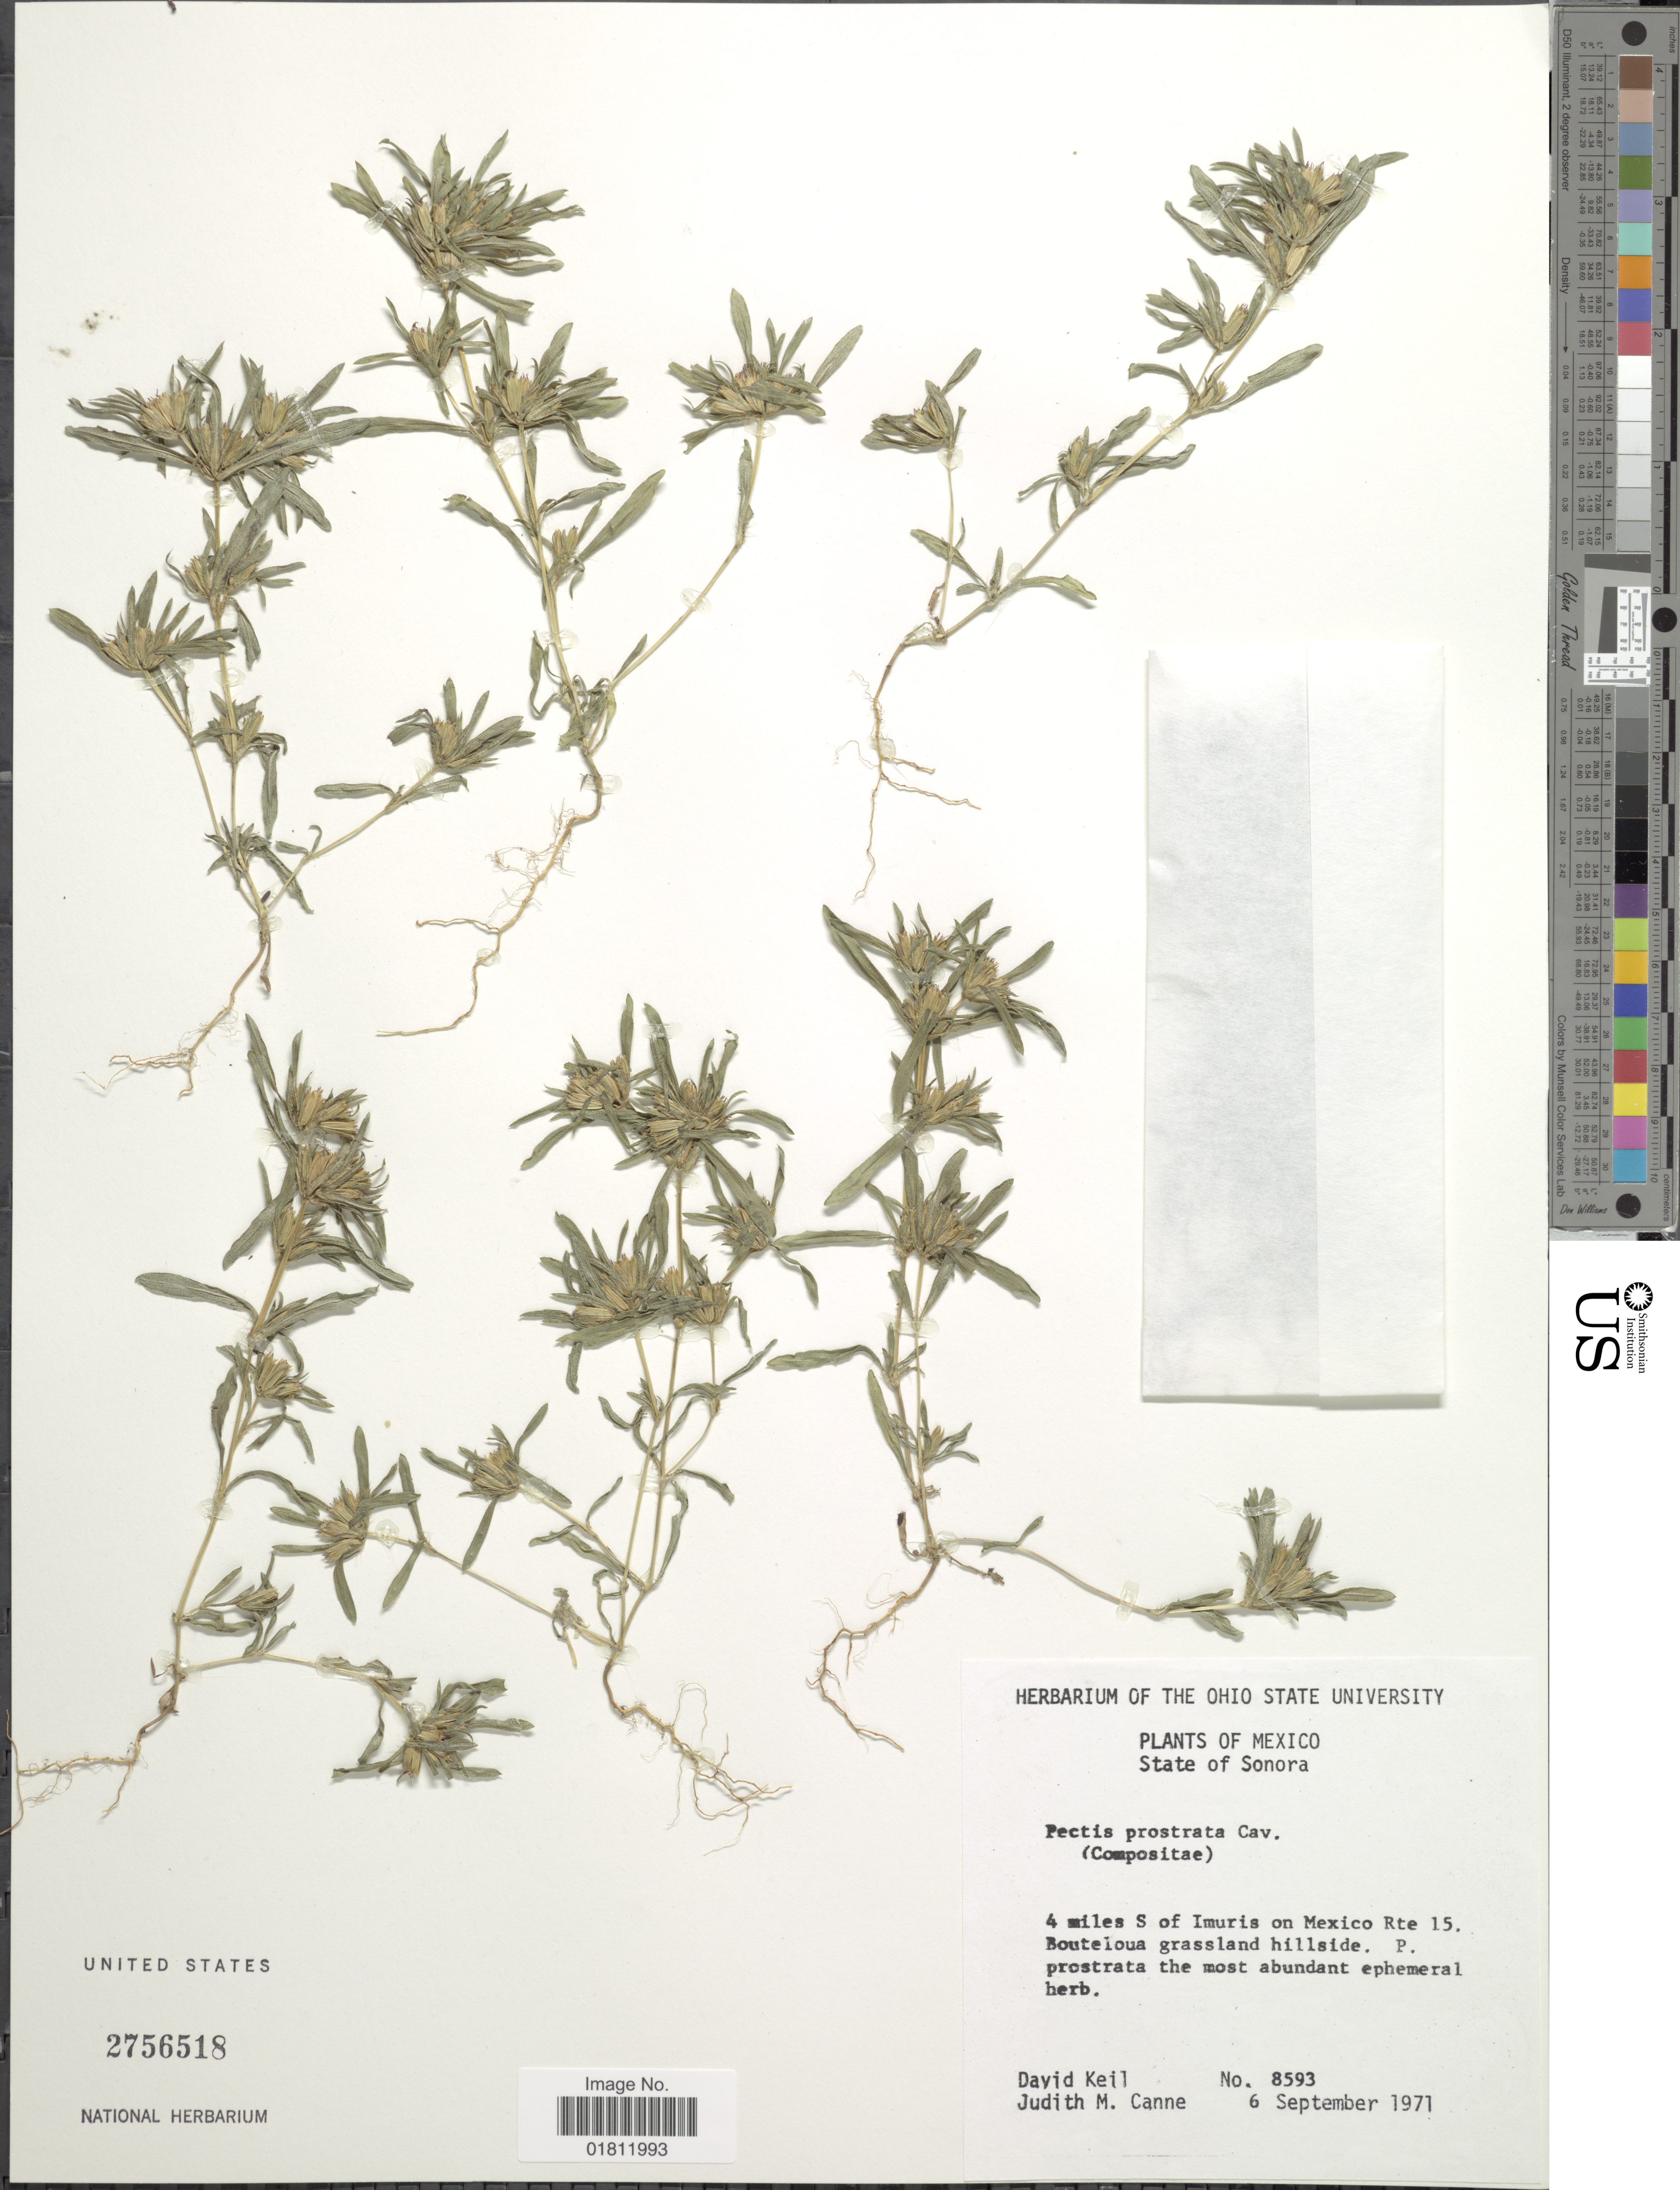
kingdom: Plantae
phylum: Tracheophyta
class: Magnoliopsida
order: Asterales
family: Asteraceae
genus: Pectis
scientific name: Pectis prostrata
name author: Cav.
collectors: D. J. Keil & J. M. Canne-Hilliker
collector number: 8593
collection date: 1971-09-06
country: Mexico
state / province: Sonora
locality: State of Sonora, 4 miles S of Imuris on Mexico Rte 15, Bouteloua grassland hillside.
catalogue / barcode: US 2756518